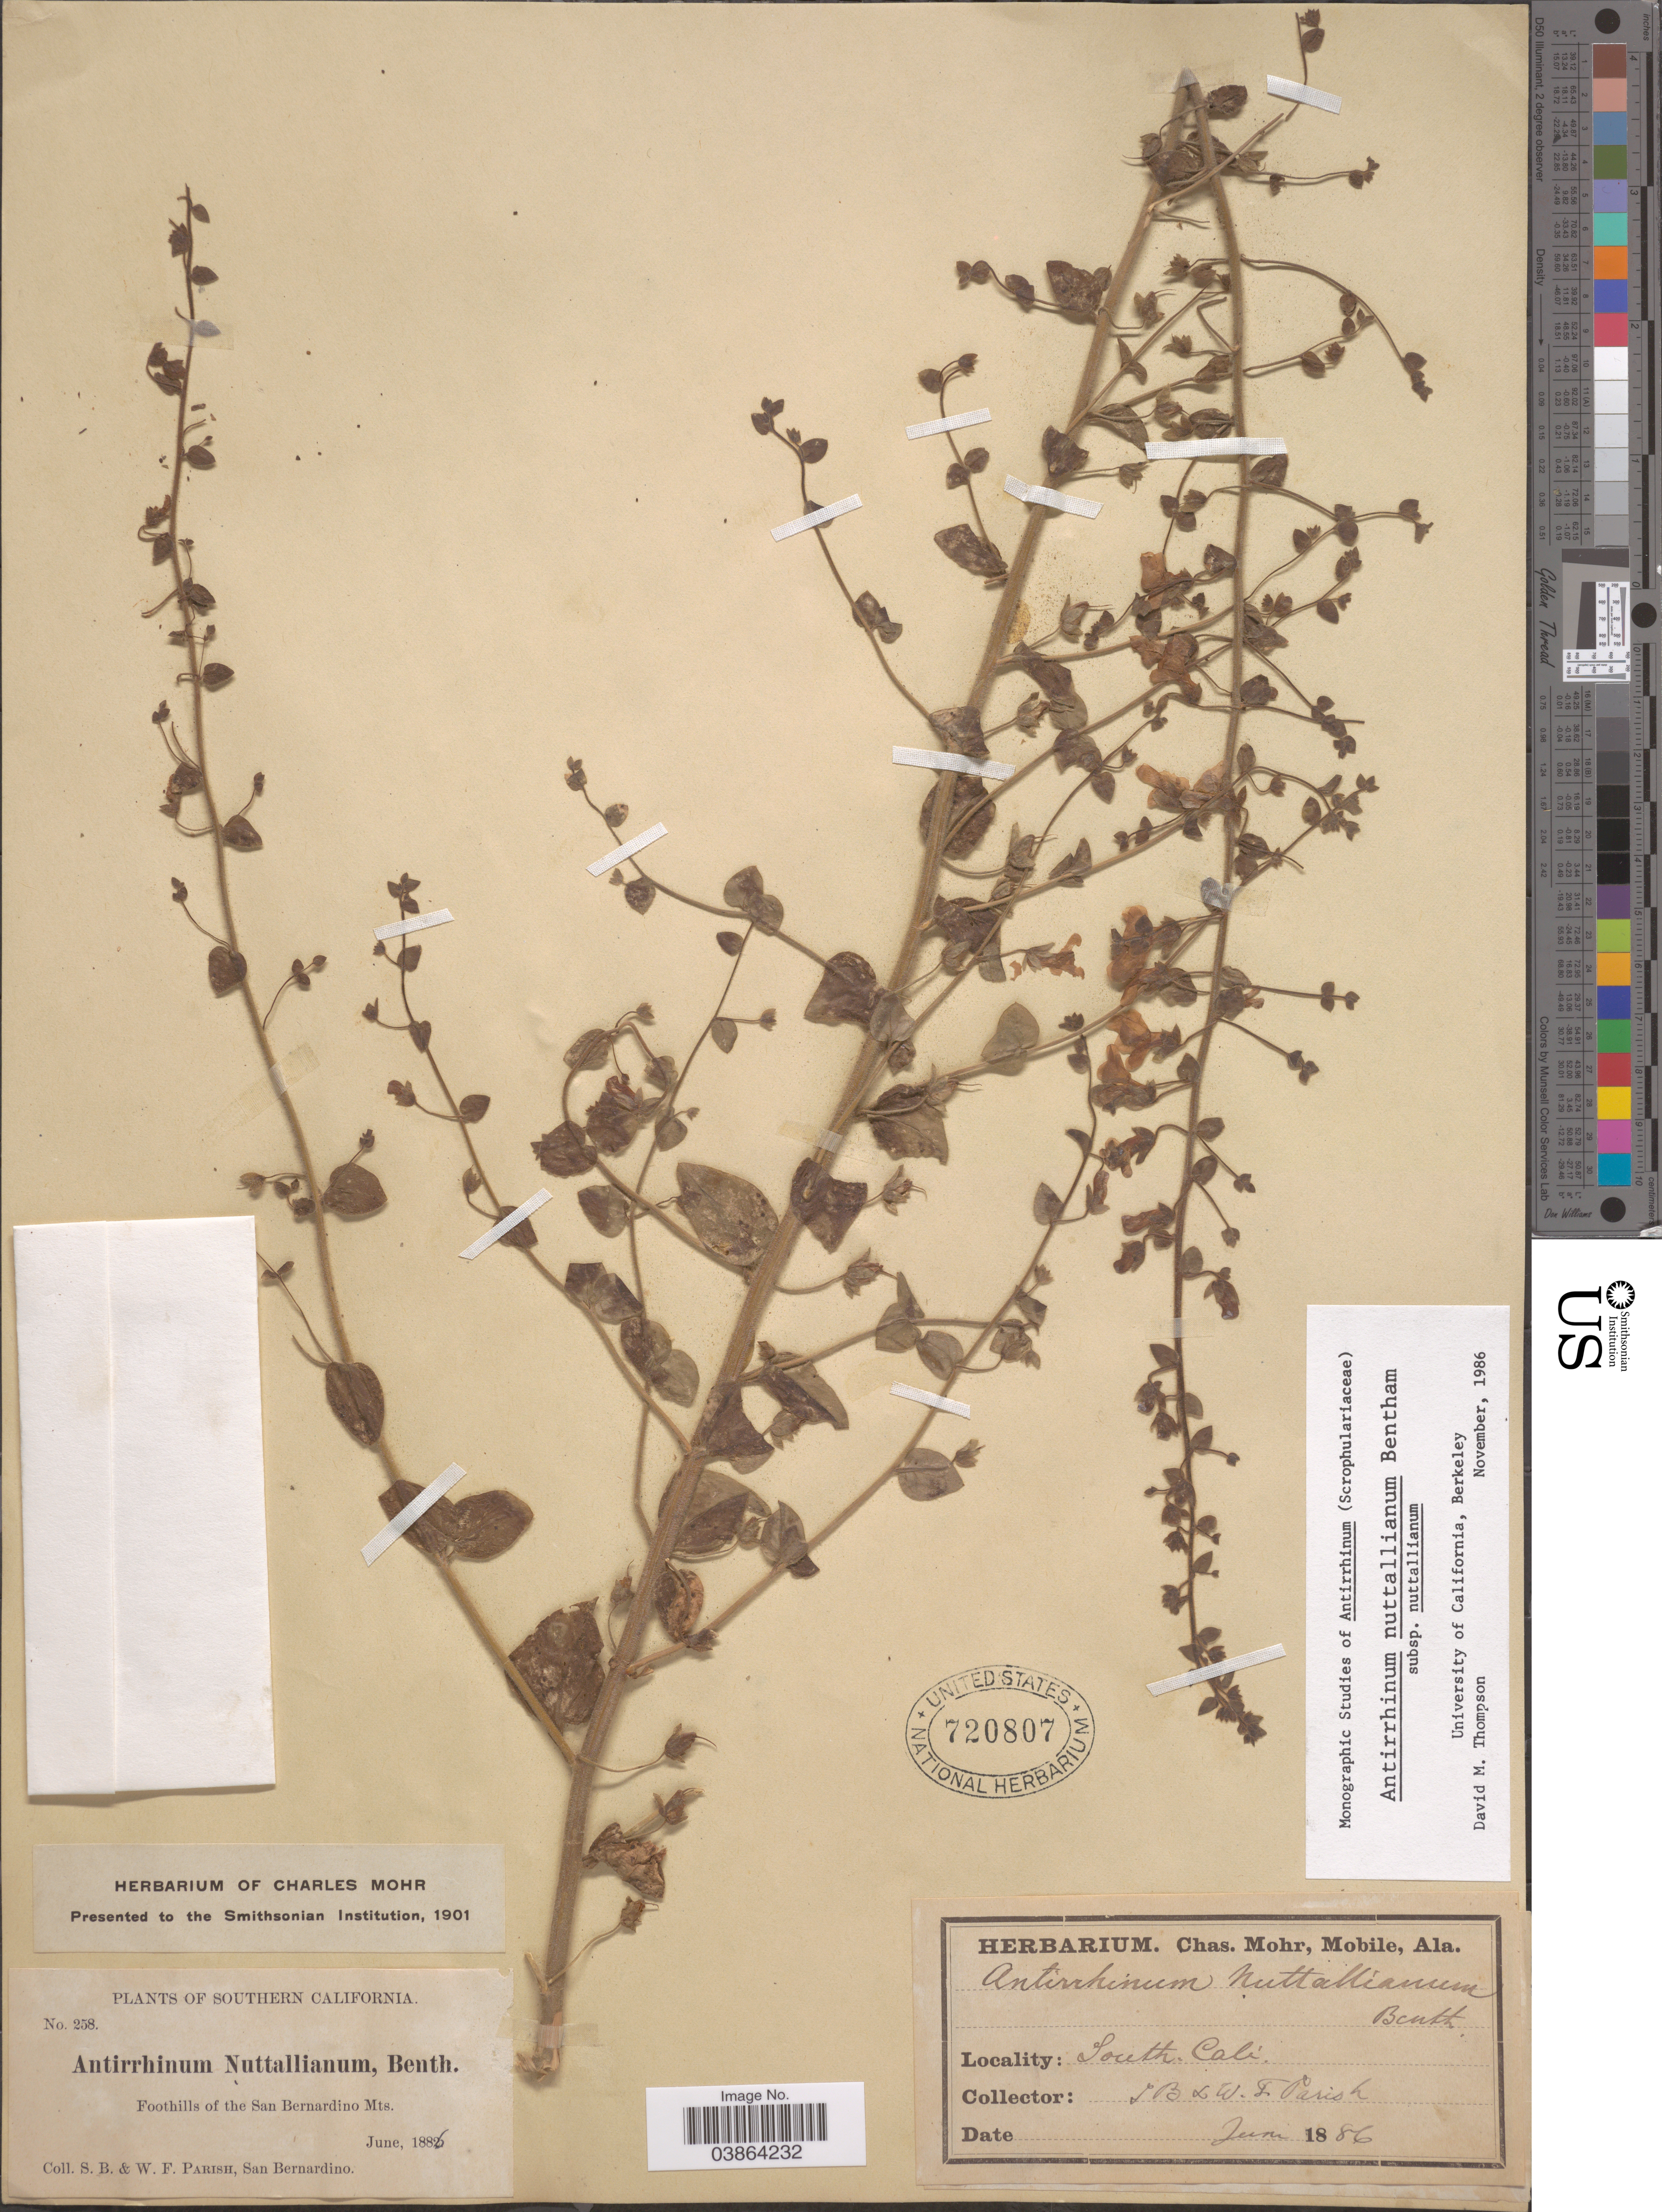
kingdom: Plantae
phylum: Tracheophyta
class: Magnoliopsida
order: Lamiales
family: Plantaginaceae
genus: Sairocarpus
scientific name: Sairocarpus nuttallianus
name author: (Benth.) D.A. Sutton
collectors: S. B. Parish & W. F. Parish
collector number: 258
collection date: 1886-06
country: United States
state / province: California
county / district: San Bernardino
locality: Southern California. Foothills of the San Bernardino Mts.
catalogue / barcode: US 720807